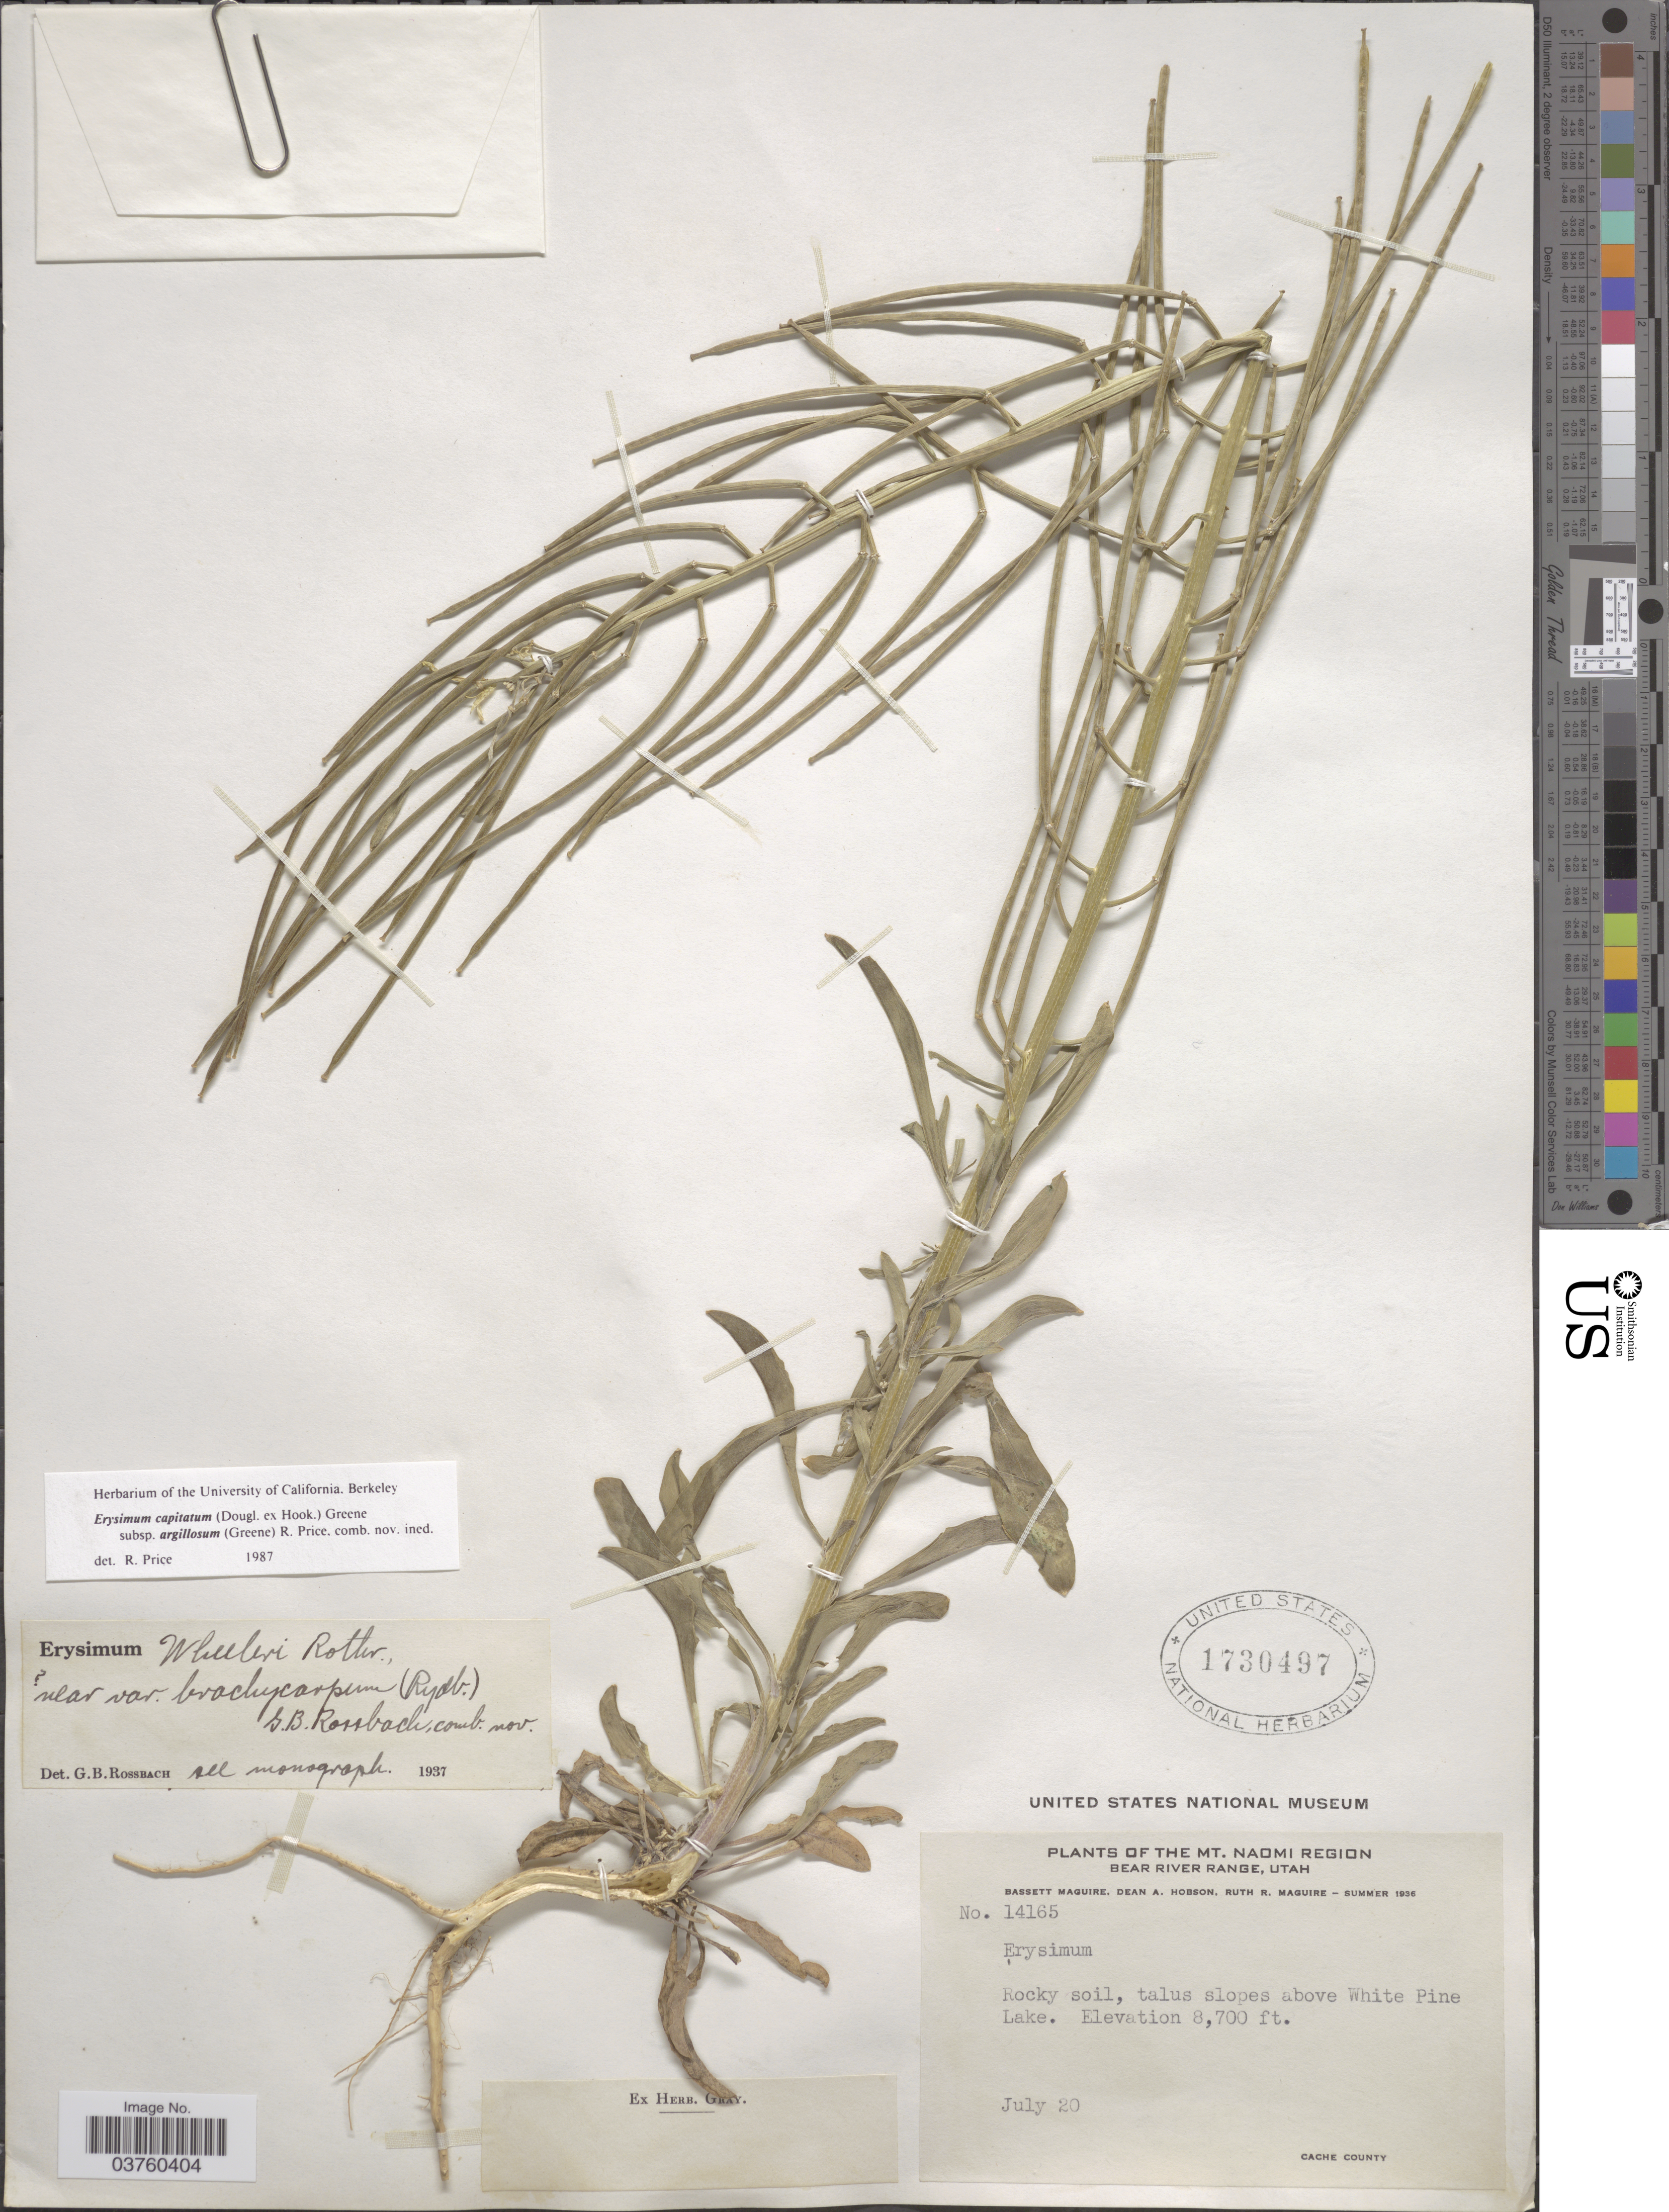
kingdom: Plantae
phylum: Tracheophyta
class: Magnoliopsida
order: Brassicales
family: Brassicaceae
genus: Erysimum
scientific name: Erysimum capitatum subsp. argillosum (Greene) R.A. Price comb. nov. ined.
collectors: B. Maguire, D. Hobson & R. R. Maguire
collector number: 14165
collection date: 1936-07-20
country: United States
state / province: Utah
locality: The Mt. Naomi Region. Bear River Range. Rocky soil, talus slopes above White Pine Lake. Cache County.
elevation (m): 2652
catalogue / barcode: US 1730497